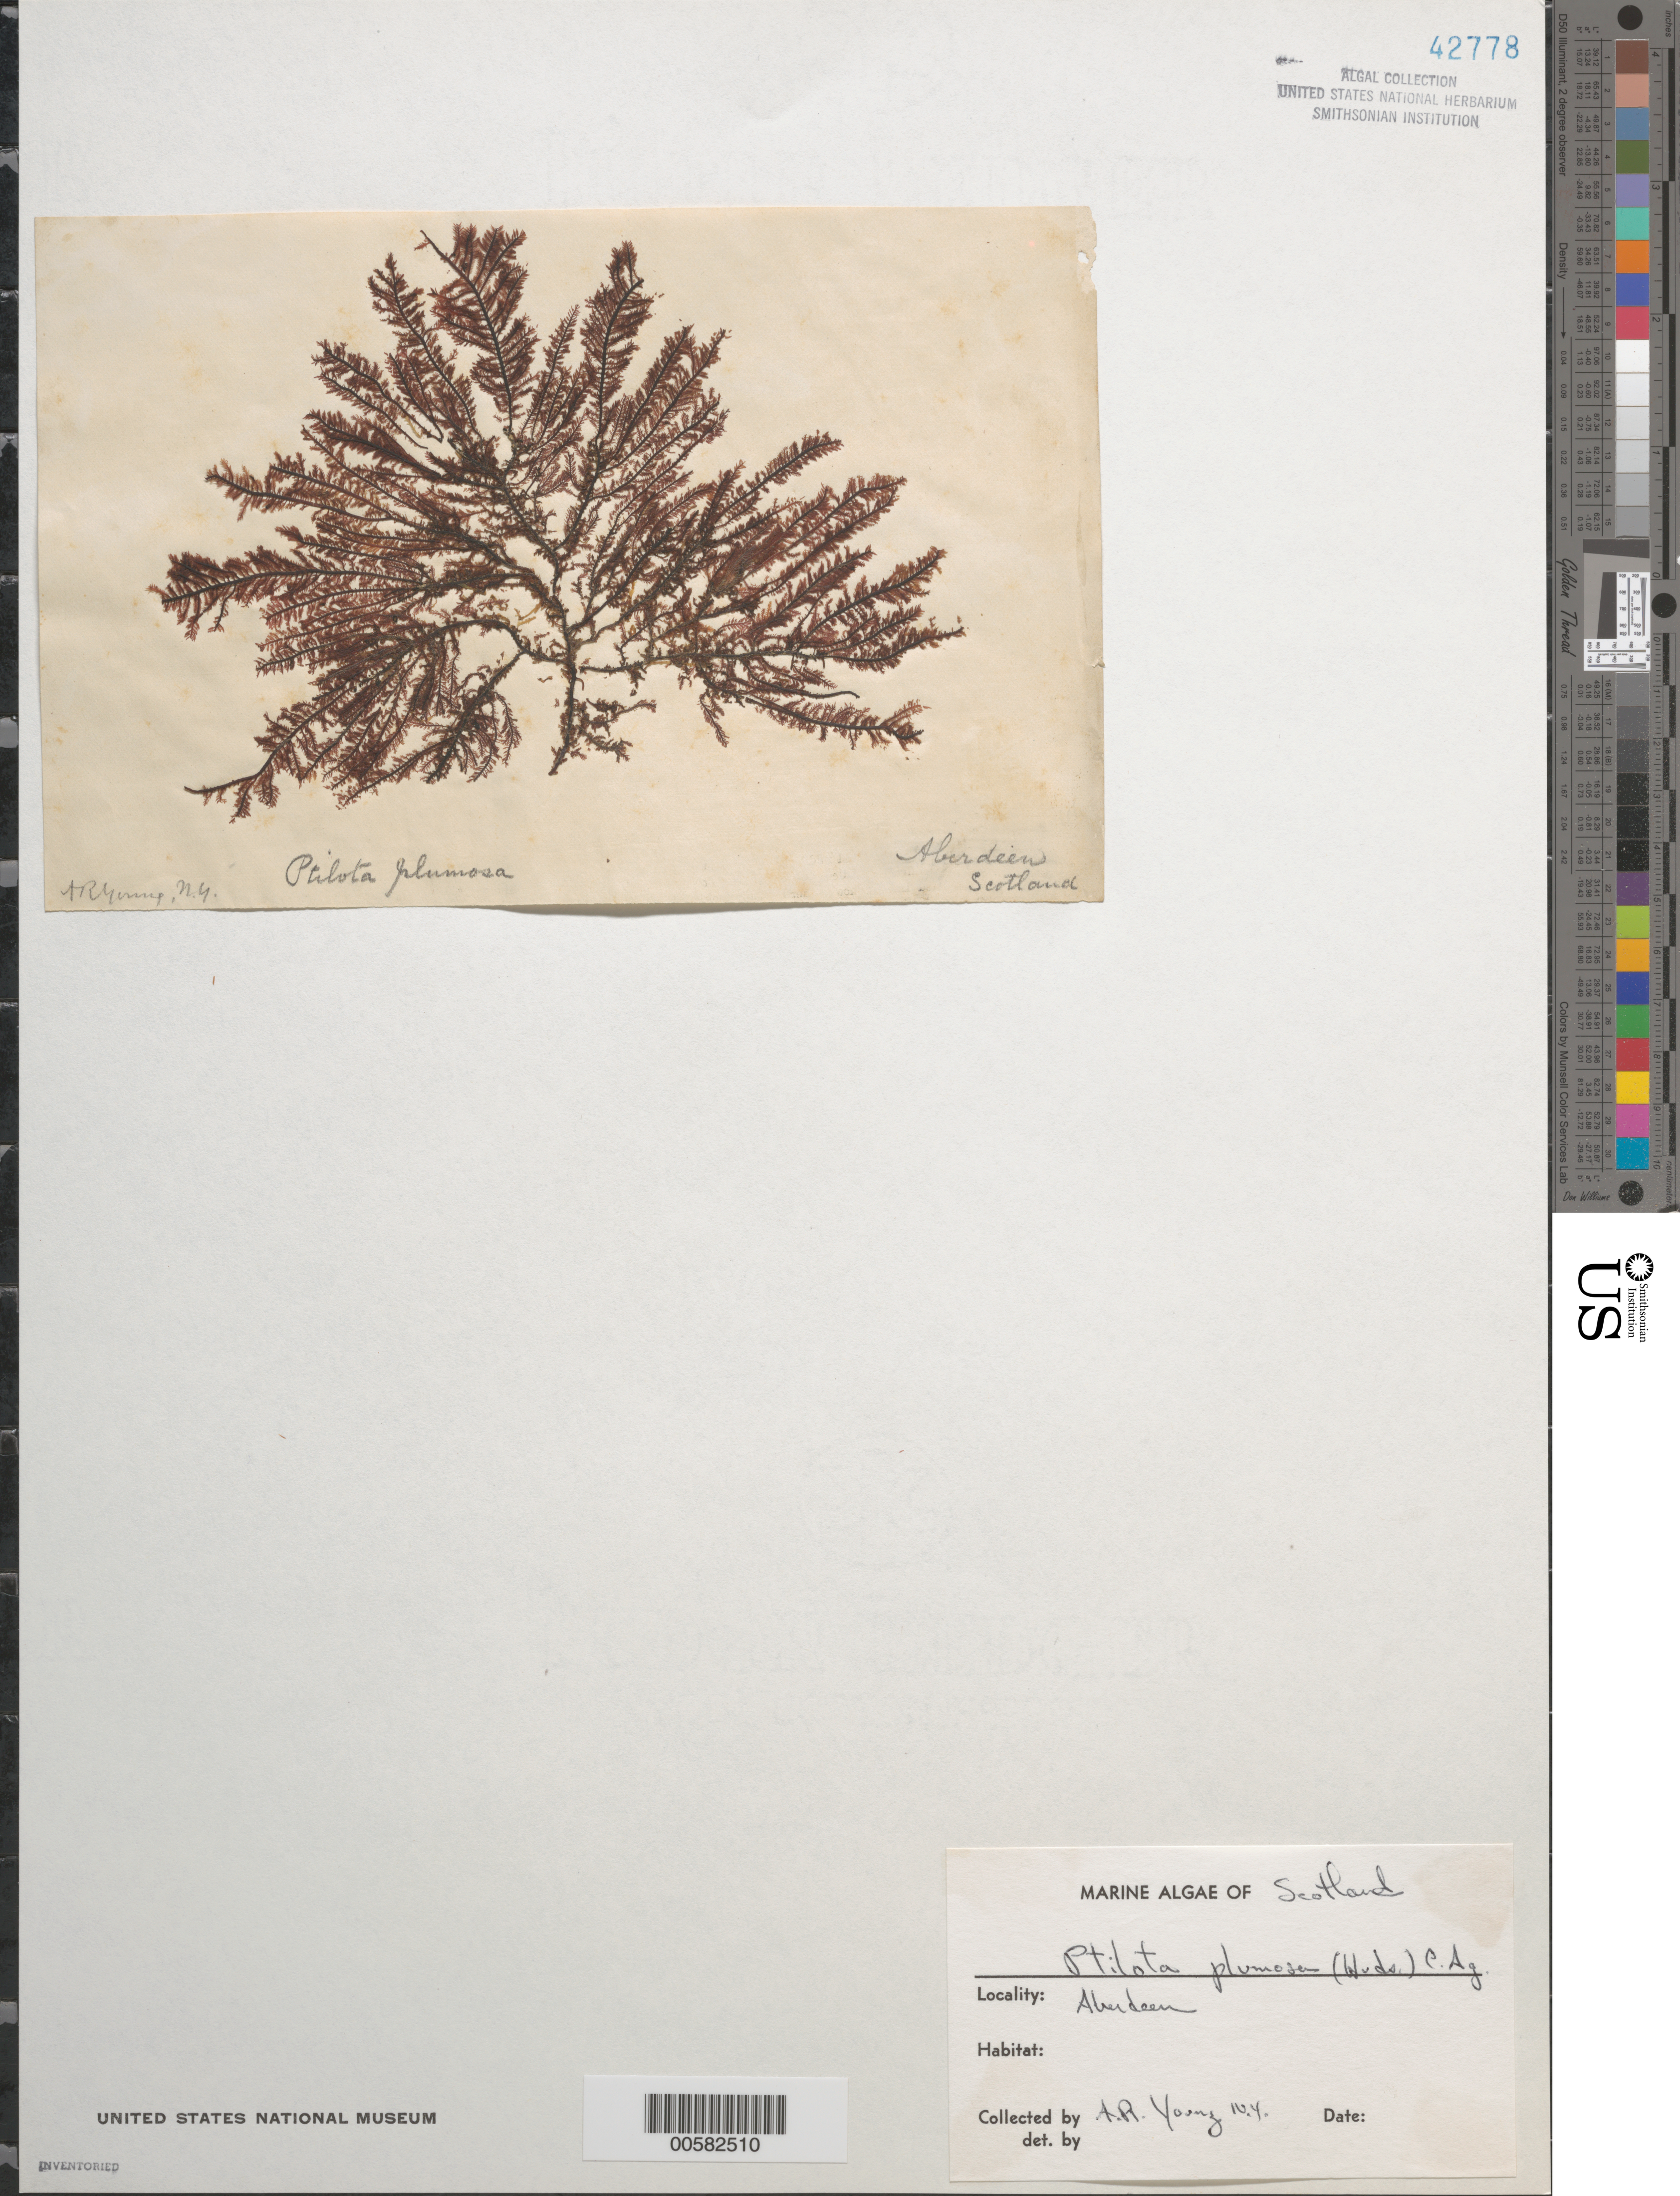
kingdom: Plantae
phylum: Rhodophyta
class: Florideophyceae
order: Ceramiales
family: Wrangeliaceae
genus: Ptilota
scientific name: Ptilota gunneri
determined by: Algae name updating Project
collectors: A. Young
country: United Kingdom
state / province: Scotland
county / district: Grampian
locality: Aberdeen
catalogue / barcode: US 42778